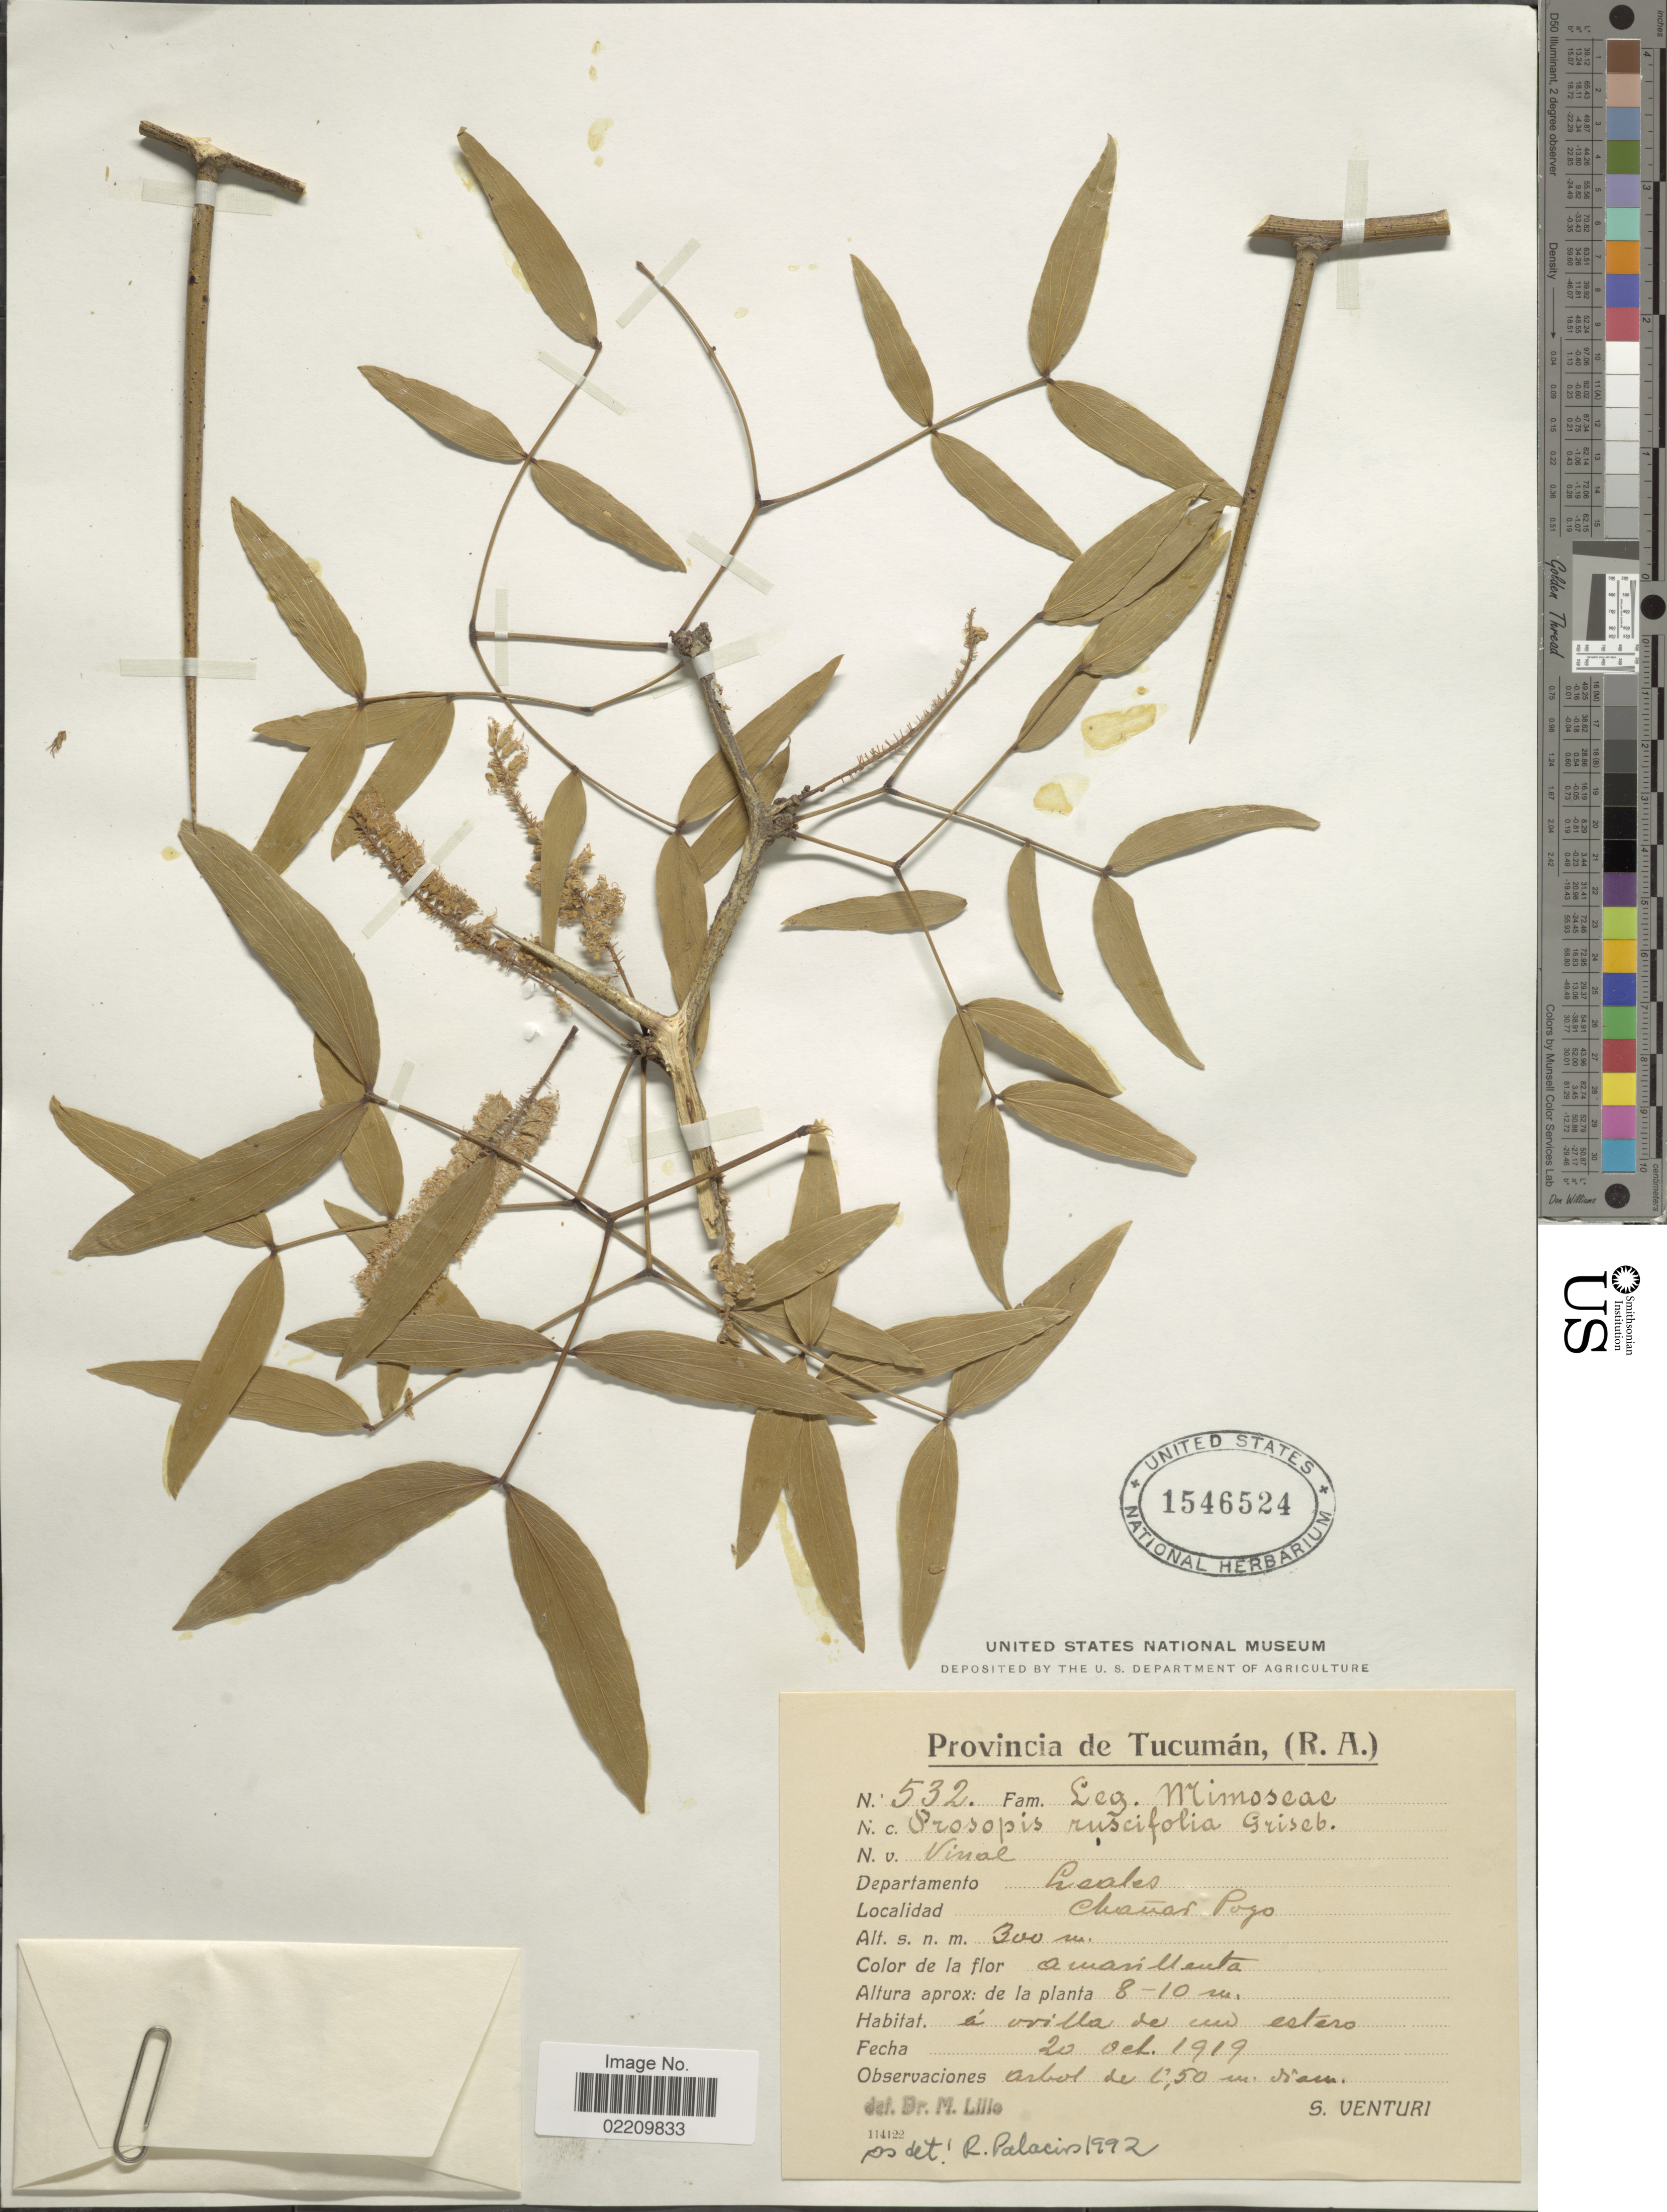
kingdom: Plantae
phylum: Tracheophyta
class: Magnoliopsida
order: Fabales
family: Fabaceae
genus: Neltuma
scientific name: Neltuma ruscifolia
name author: (Griseb.) C. E. Hughes & G.P. Lewis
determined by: Strong, Mark T., (BOT), Smithsonian Institution - National Museum of Natural History (UNITED STATES)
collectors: S. Venturi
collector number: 532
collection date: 1919-10-20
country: Argentina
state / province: Tucuman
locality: Provincia de Tucumán, (R.A.). Departamento Leales. Chañar Pozo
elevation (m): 300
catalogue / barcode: US 1546524